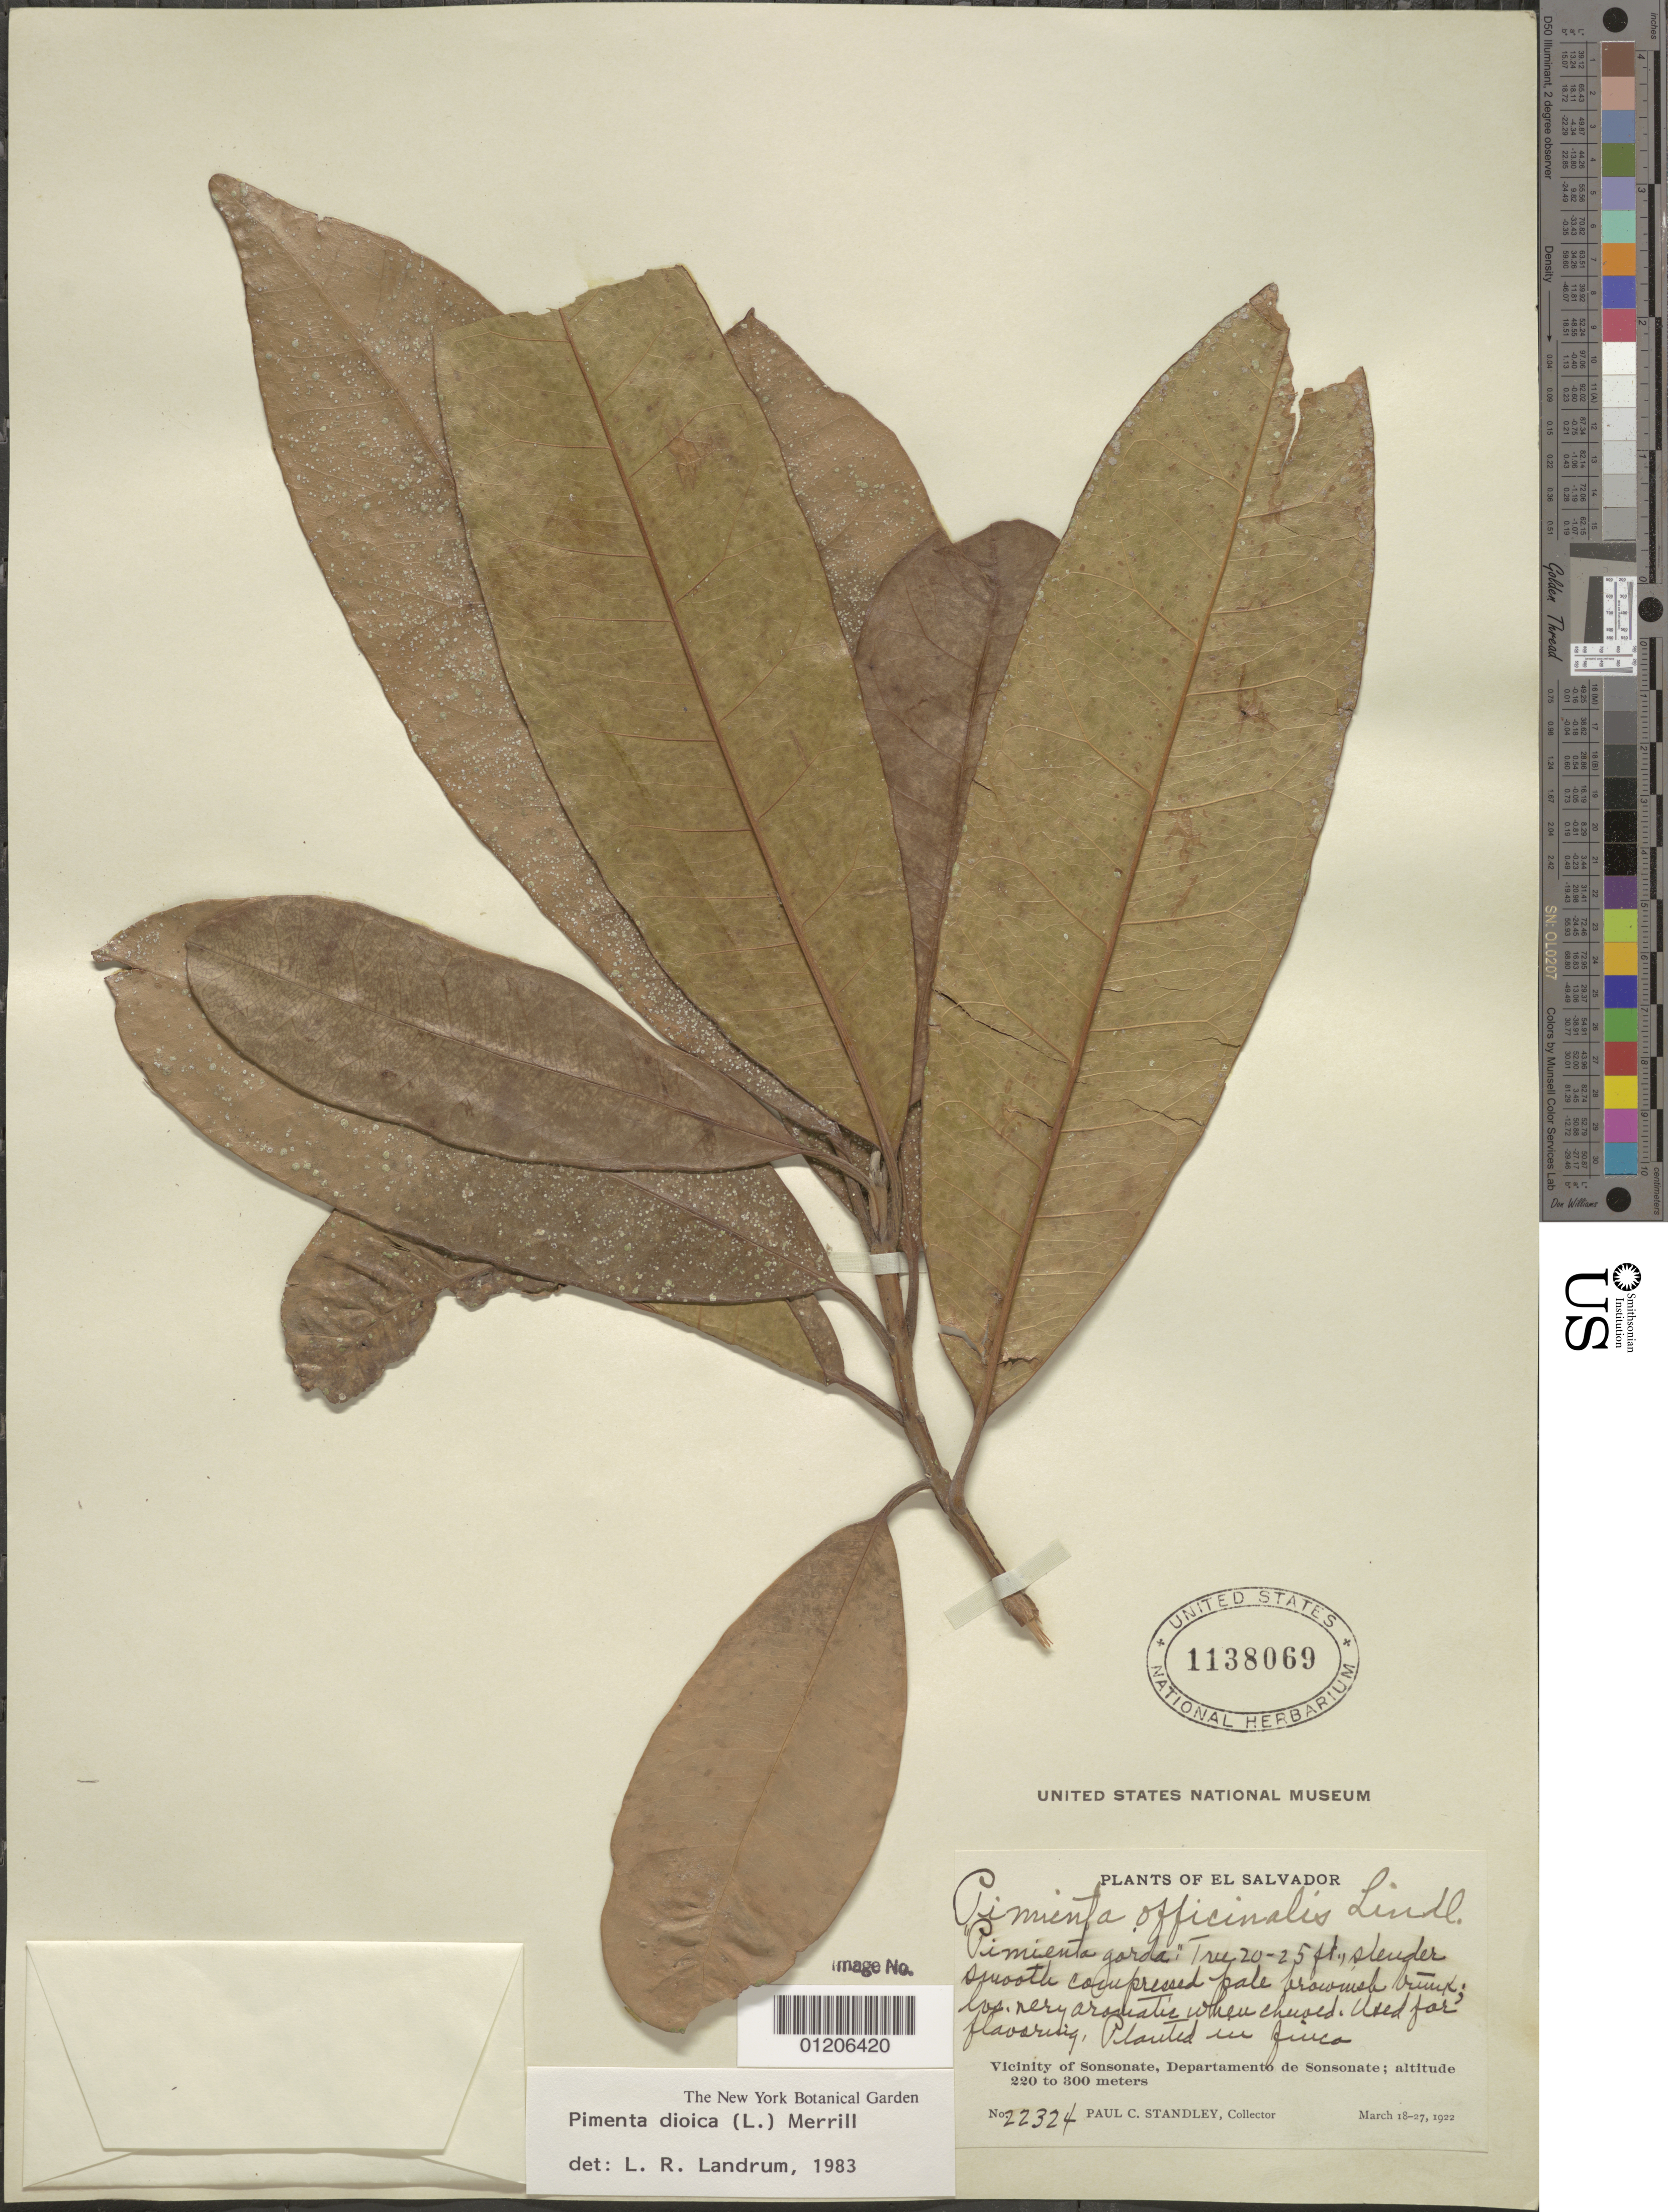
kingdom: Plantae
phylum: Tracheophyta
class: Magnoliopsida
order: Myrtales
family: Myrtaceae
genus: Pimenta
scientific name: Pimenta dioica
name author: (L.) Merr.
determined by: Landrum, L. R.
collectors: P. C. Standley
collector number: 22324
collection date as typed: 18 Mar 1922 to 27 Mar 1922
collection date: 1922-03-18/1922-03-27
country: El Salvador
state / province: Sonsonate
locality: Vicinity of Sonsonate.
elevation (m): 220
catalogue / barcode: US 1138069